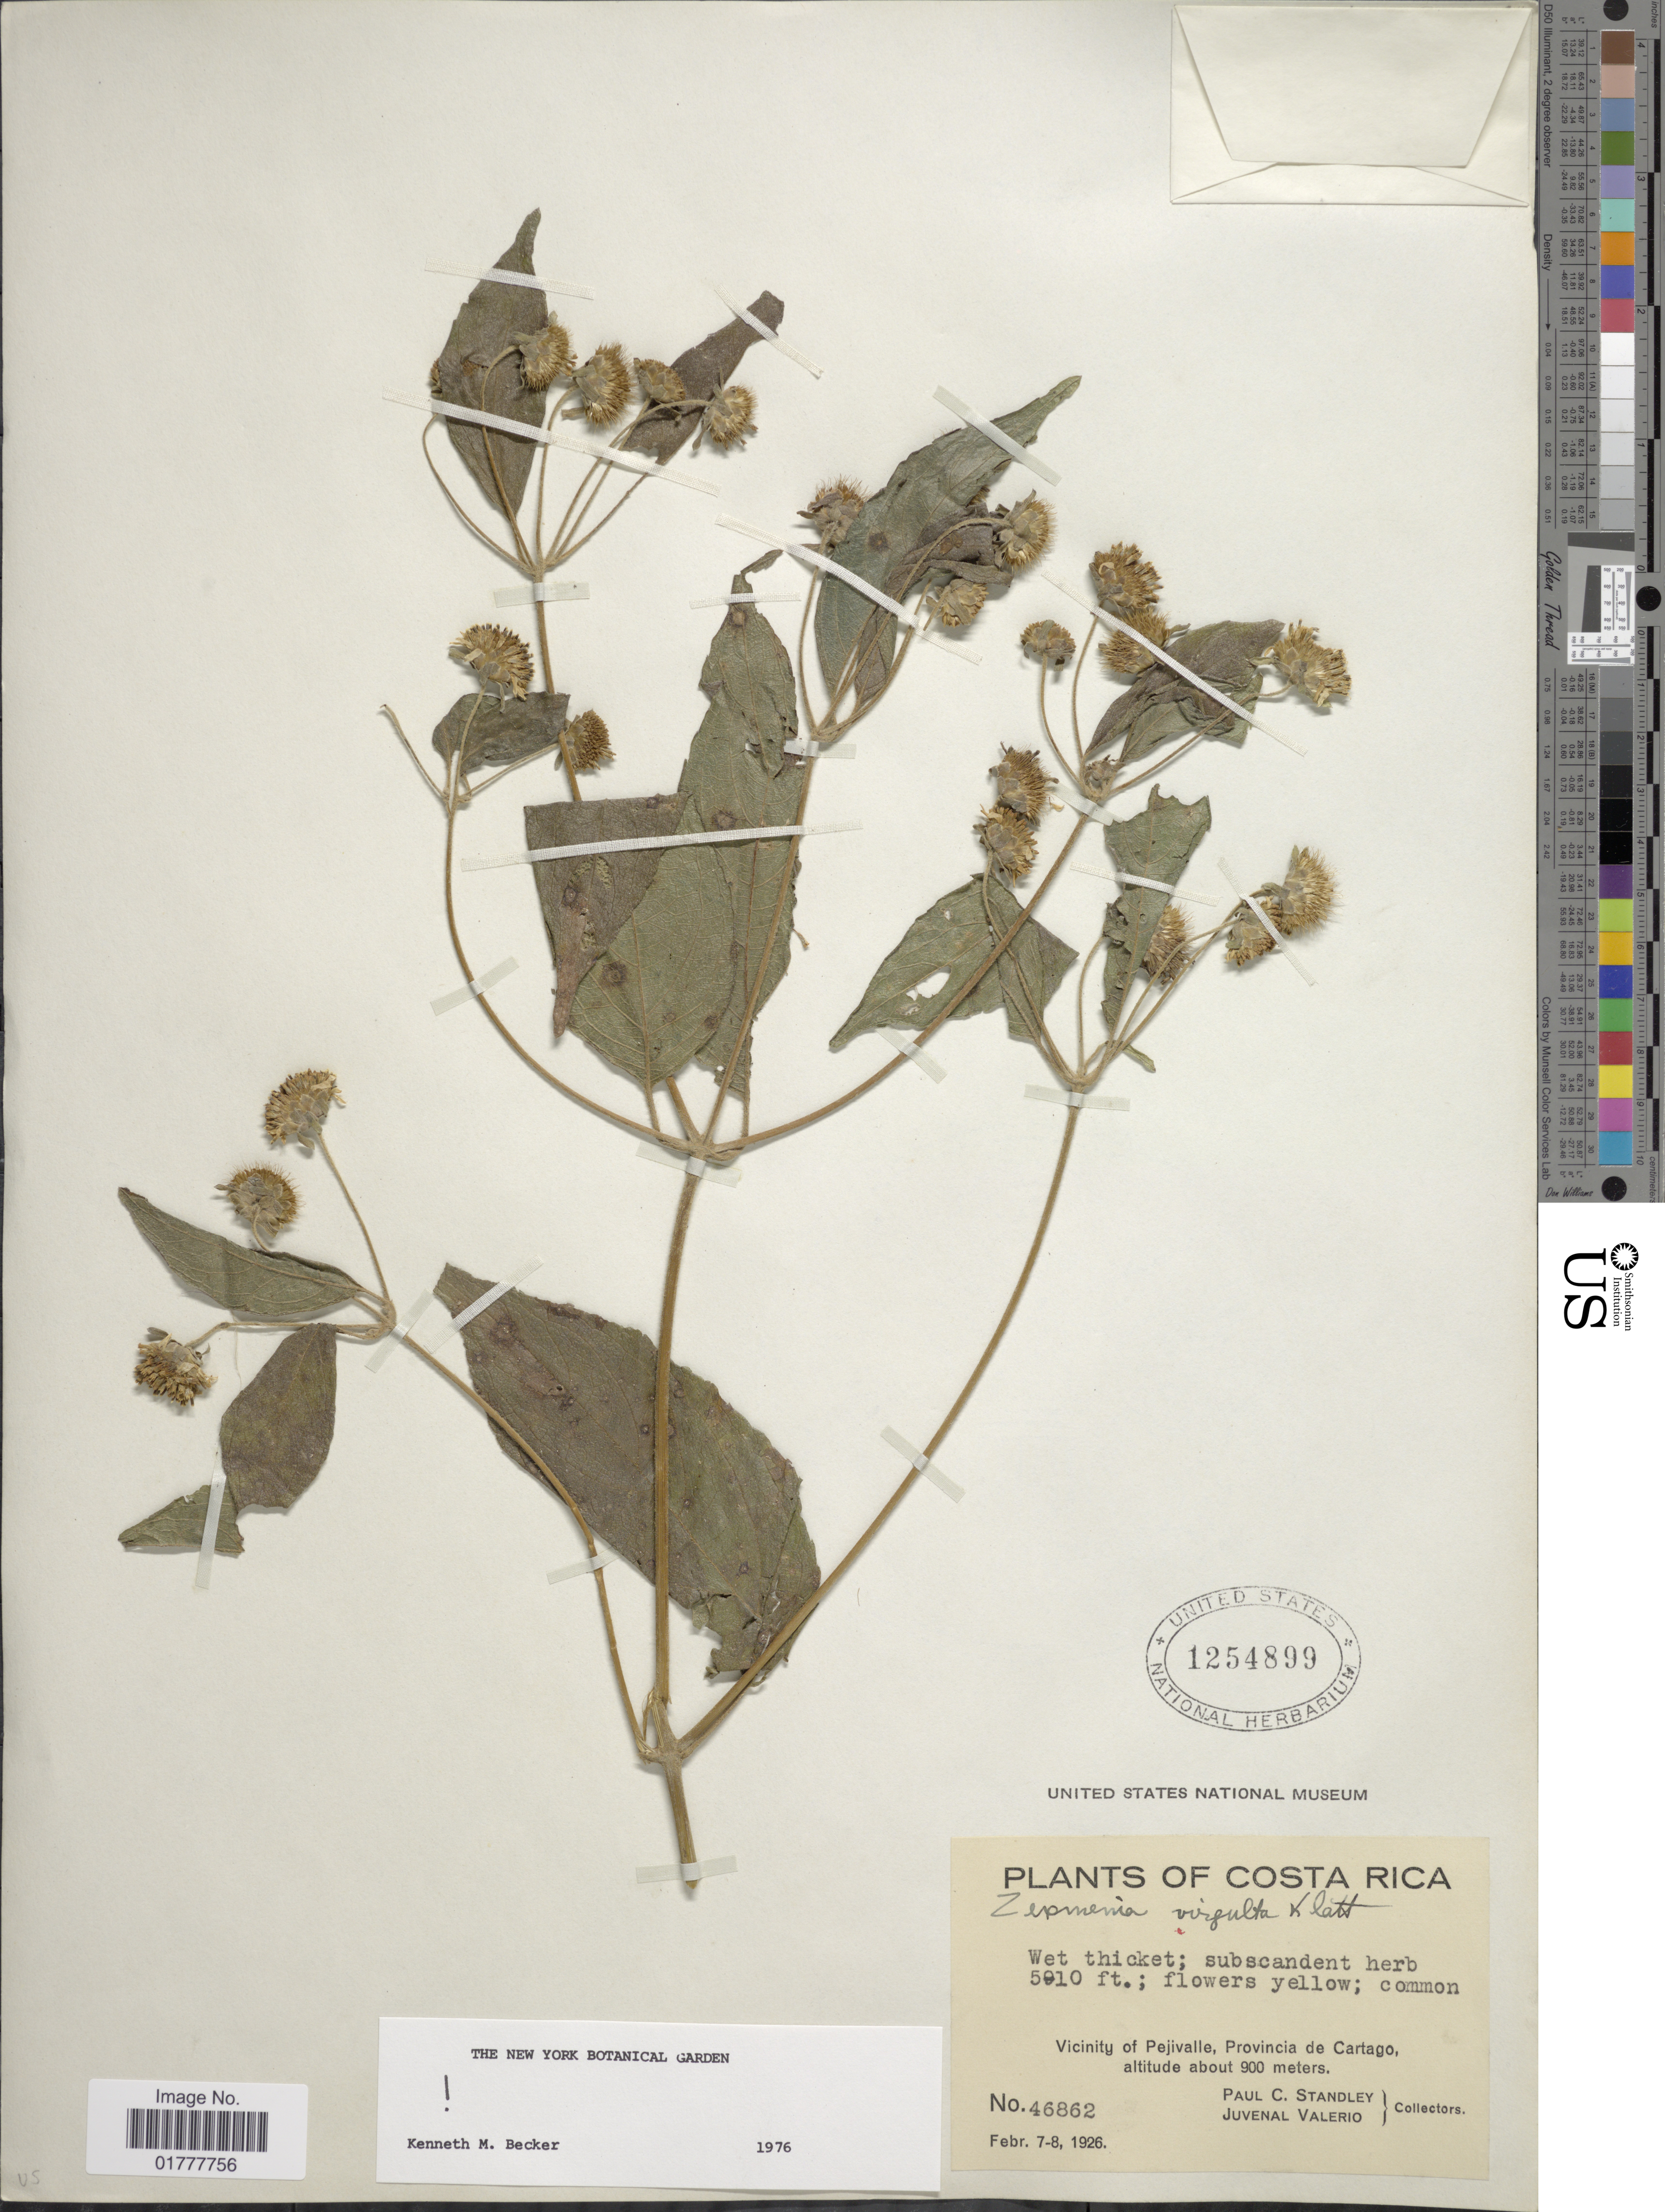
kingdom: Plantae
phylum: Tracheophyta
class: Magnoliopsida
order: Asterales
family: Asteraceae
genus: Zexmenia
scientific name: Zexmenia virgulta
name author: Klatt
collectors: P. C. Standley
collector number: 46862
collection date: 1920-02-07/1926-02-08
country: Costa Rica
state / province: Cartago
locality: Vicinity of Pejivalle, Province de Cartago.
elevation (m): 900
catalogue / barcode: US 1254899